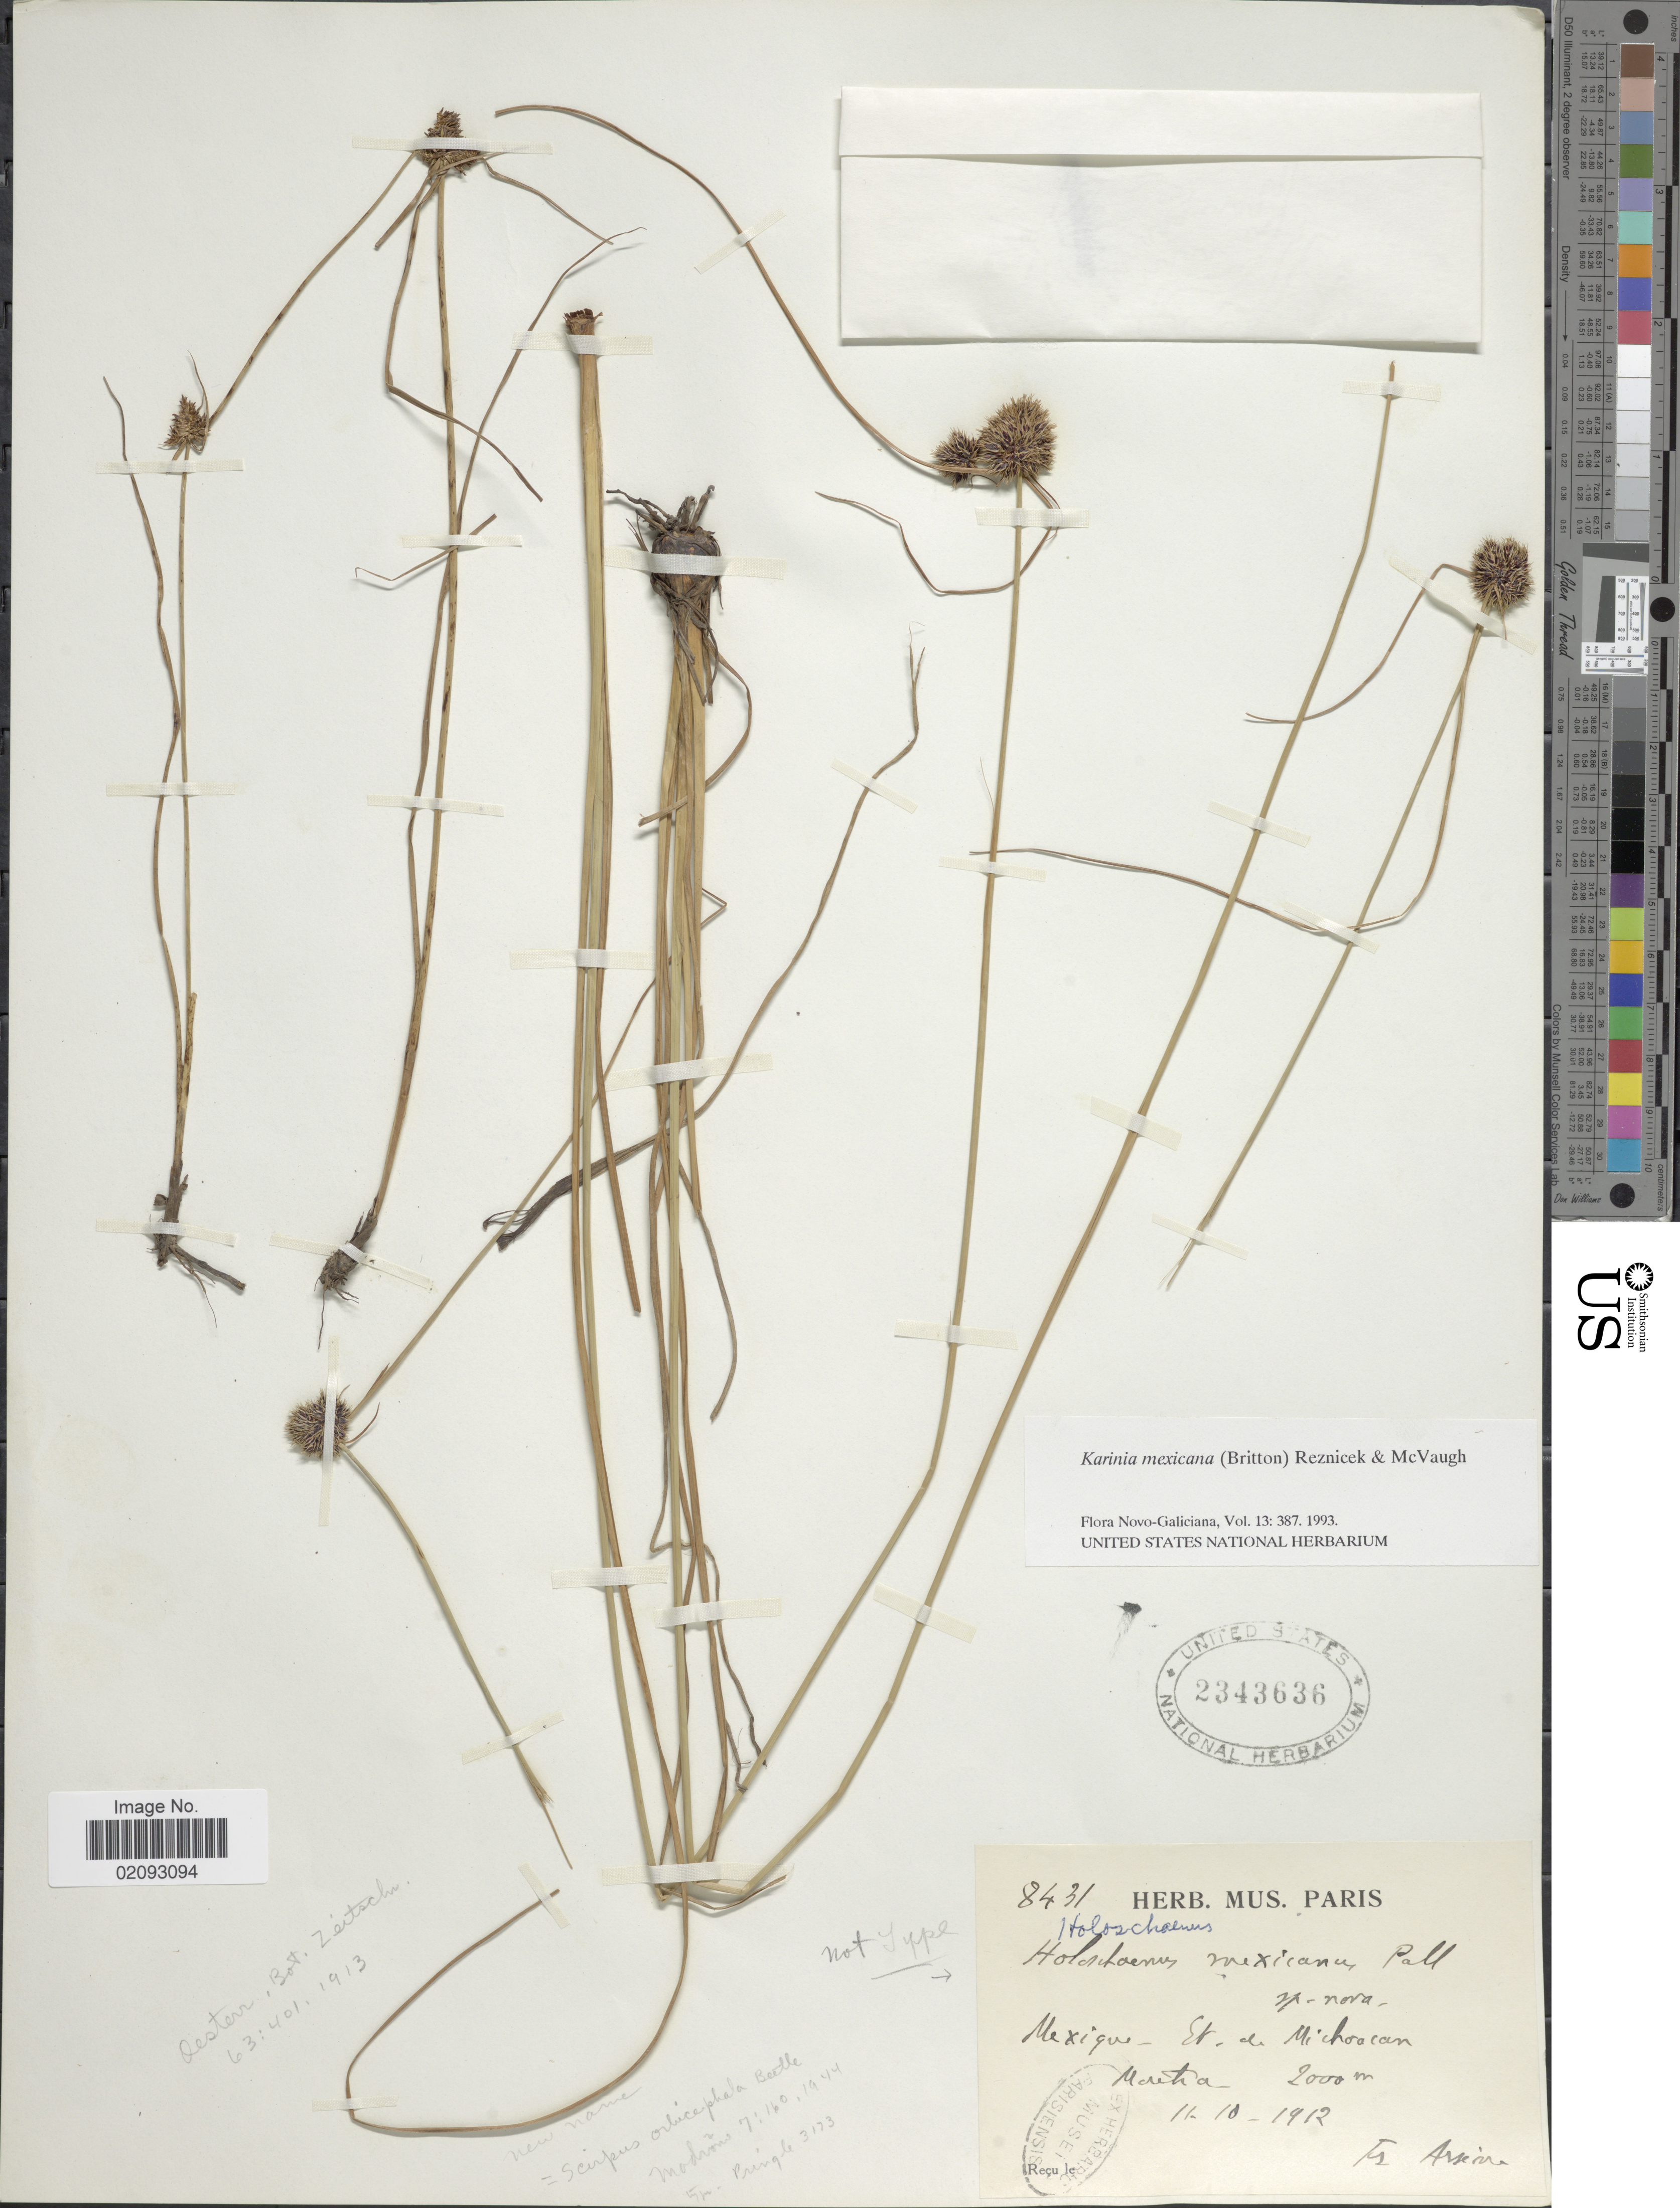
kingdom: Plantae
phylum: Tracheophyta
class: Liliopsida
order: Poales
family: Cyperaceae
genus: Scirpoides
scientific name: Scirpoides mexicana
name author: (C.B. Clarke ex Britton) Goetgh. ex C. S. Reid & J.R. Carter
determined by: Strong, Mark T., (BOT), Smithsonian Institution - National Museum of Natural History (UNITED STATES)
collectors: F. Arsène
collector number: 8431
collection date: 1912-10-11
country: Mexico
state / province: Michoacán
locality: Morelia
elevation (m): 2000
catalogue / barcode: US 2343636